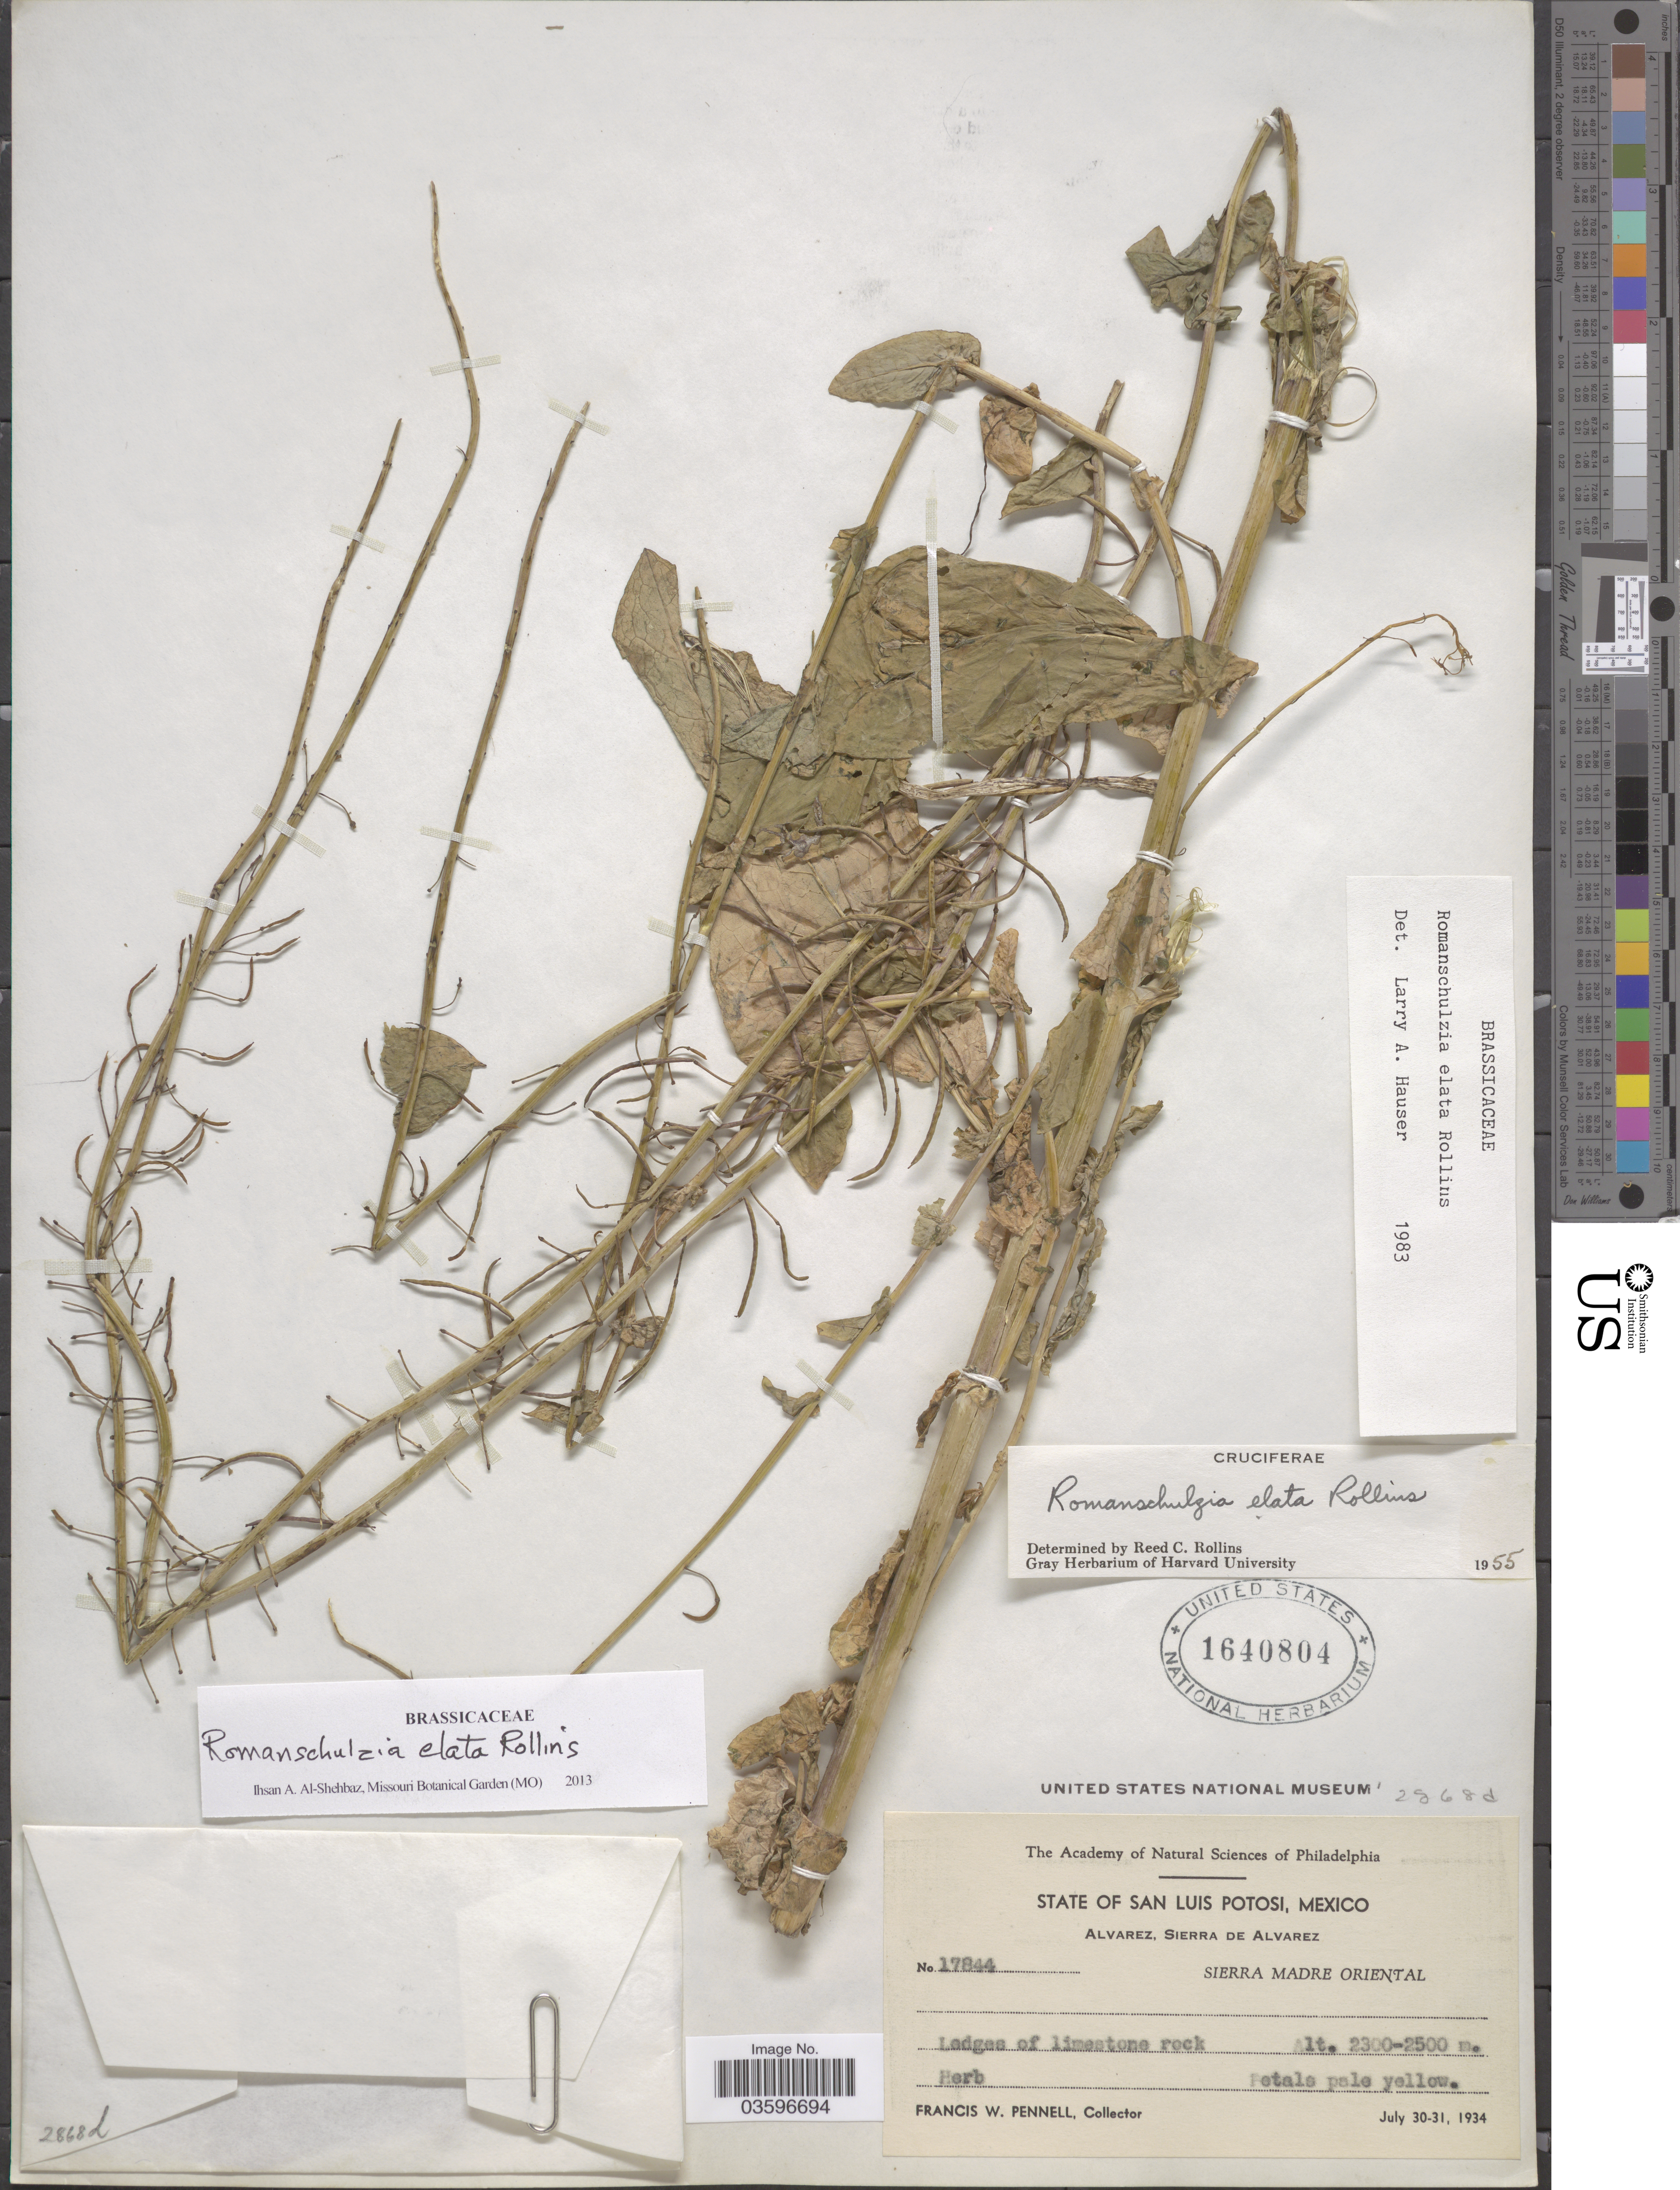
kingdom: Plantae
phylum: Tracheophyta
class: Magnoliopsida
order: Brassicales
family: Brassicaceae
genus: Romanschulzia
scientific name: Romanschulzia elata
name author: Rollins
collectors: F. W. Pennell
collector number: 17844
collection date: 1934-07-30/1934-07-31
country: Mexico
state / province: San Luis Potosí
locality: Alvarez, Sierra de Alvarez. Sierra Madre Oriental.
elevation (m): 2300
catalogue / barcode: US 1640804